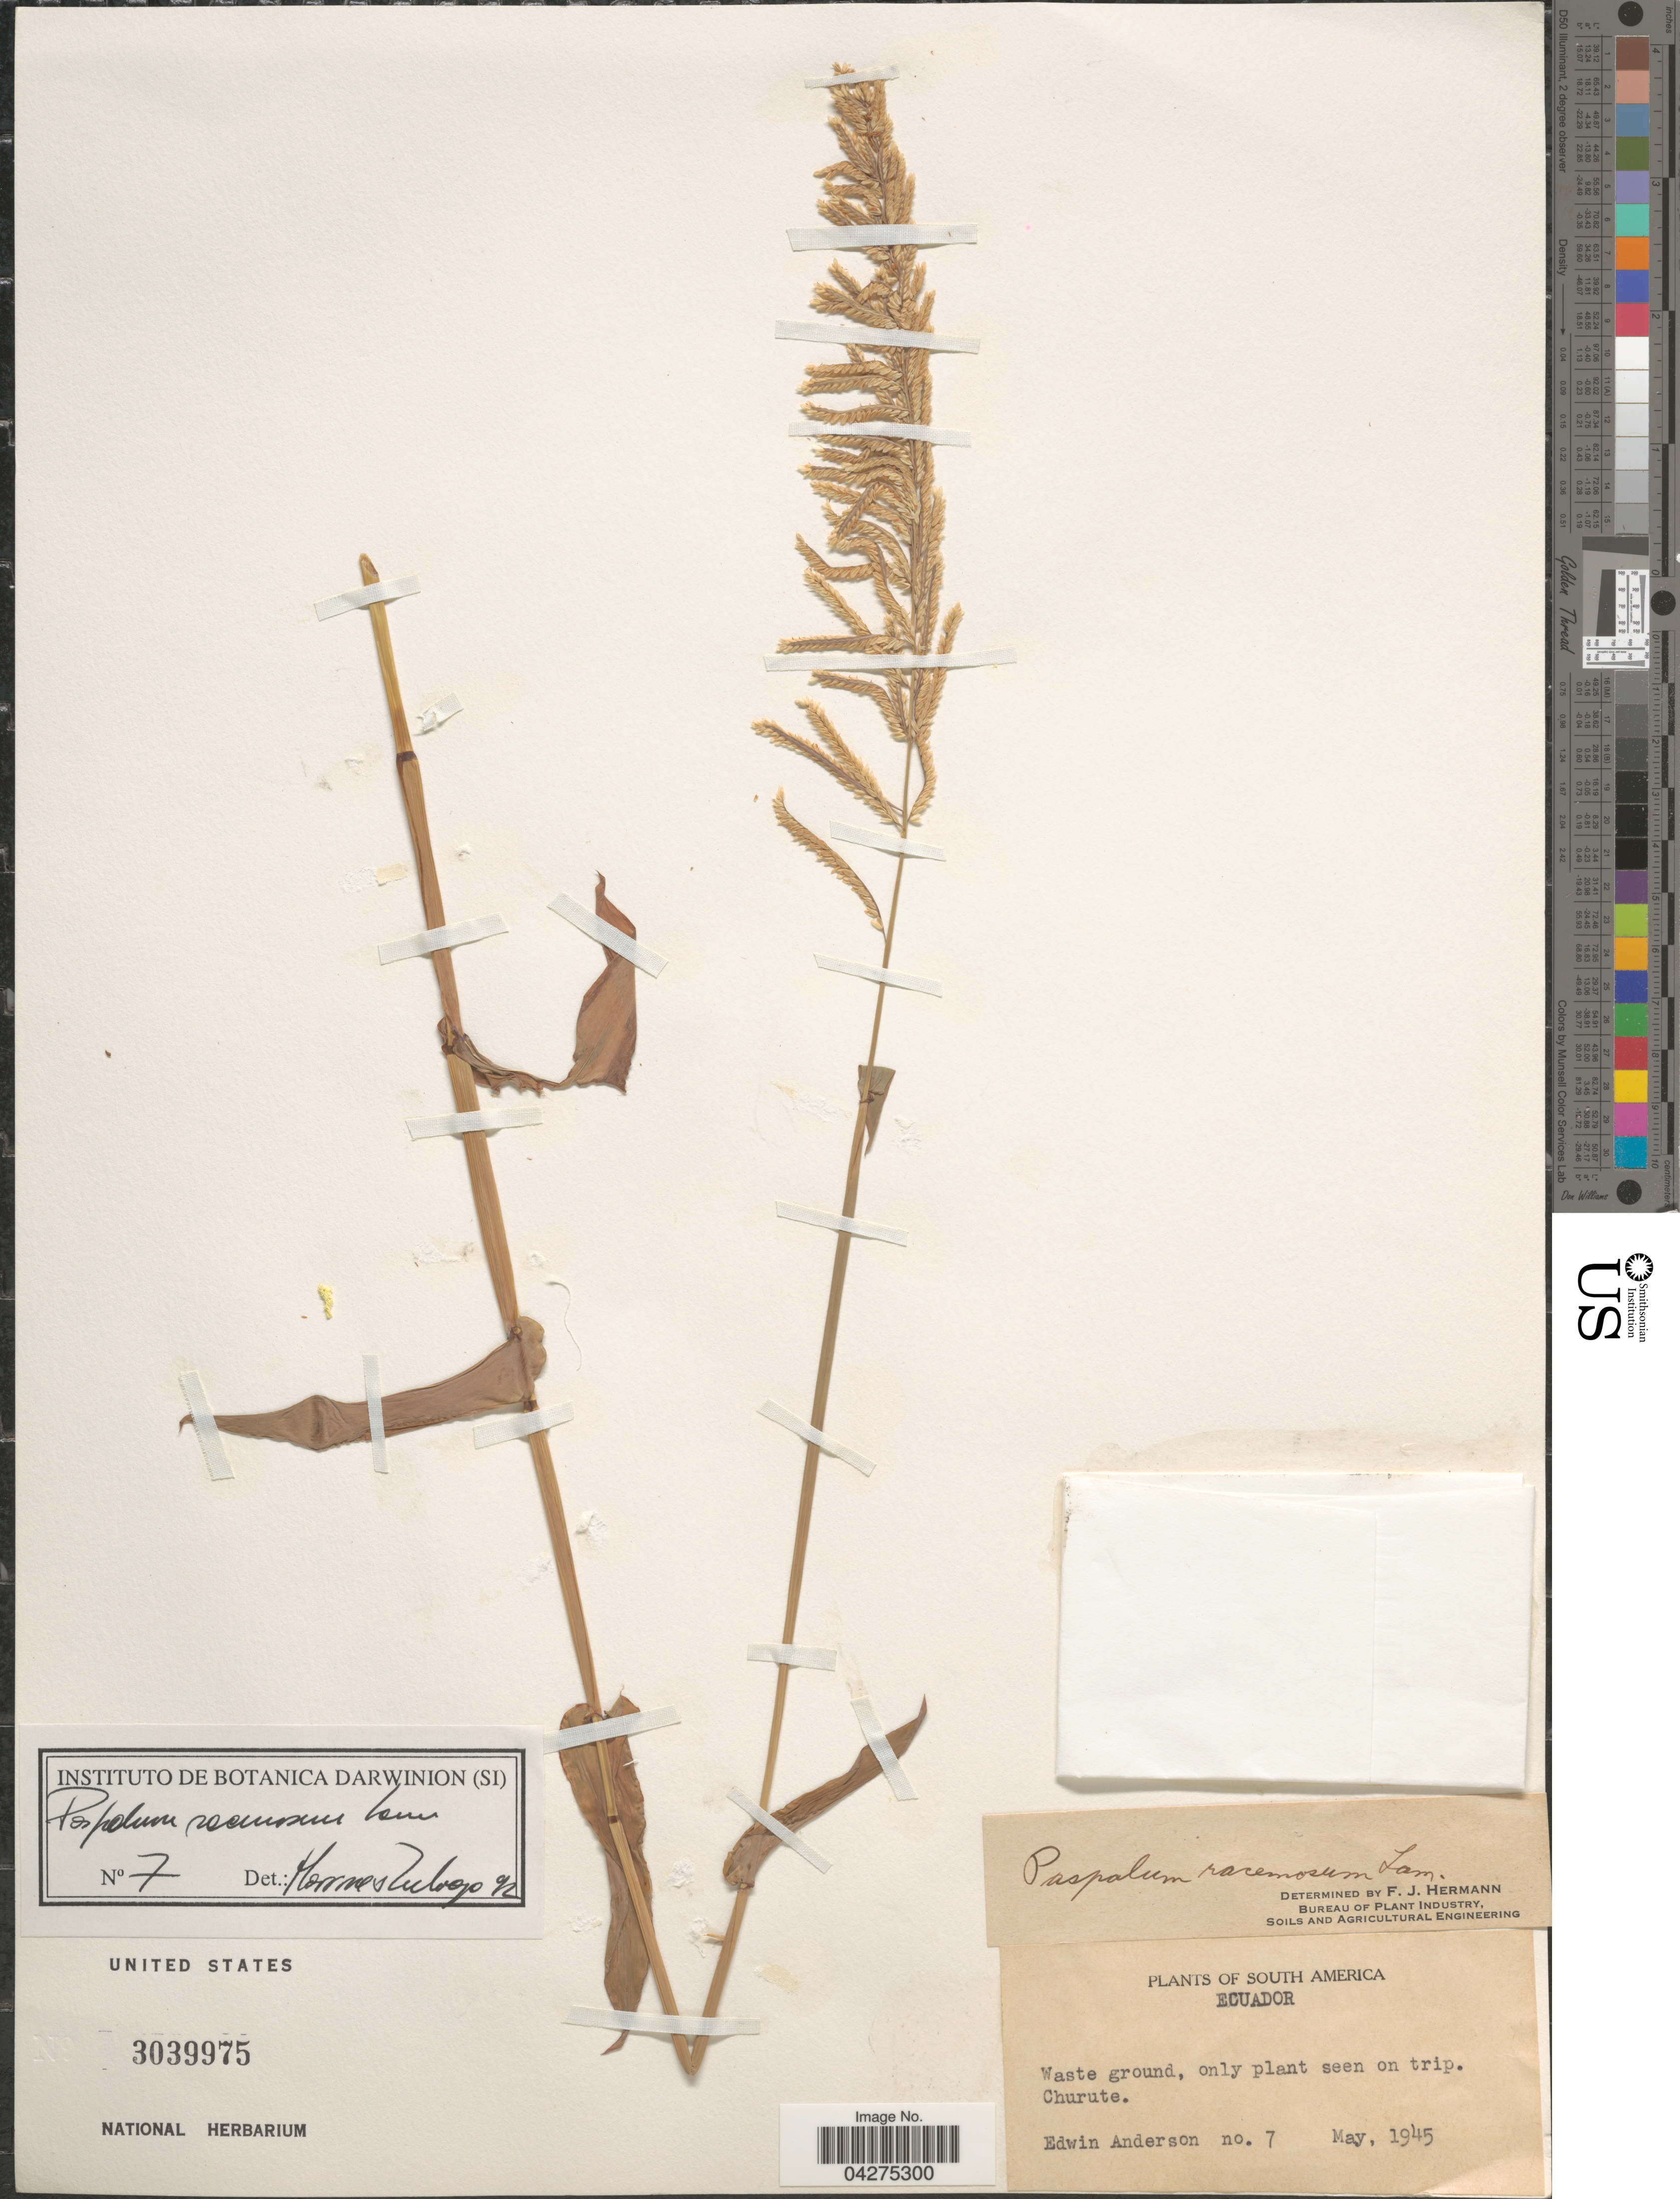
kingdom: Plantae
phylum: Tracheophyta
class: Liliopsida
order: Poales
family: Poaceae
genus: Paspalum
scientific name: Paspalum racemosum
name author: Lam.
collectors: E. Anderson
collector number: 7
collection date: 1945-05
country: Ecuador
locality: Waste ground, only plant seen on trip. Churute.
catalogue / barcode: US 3039975